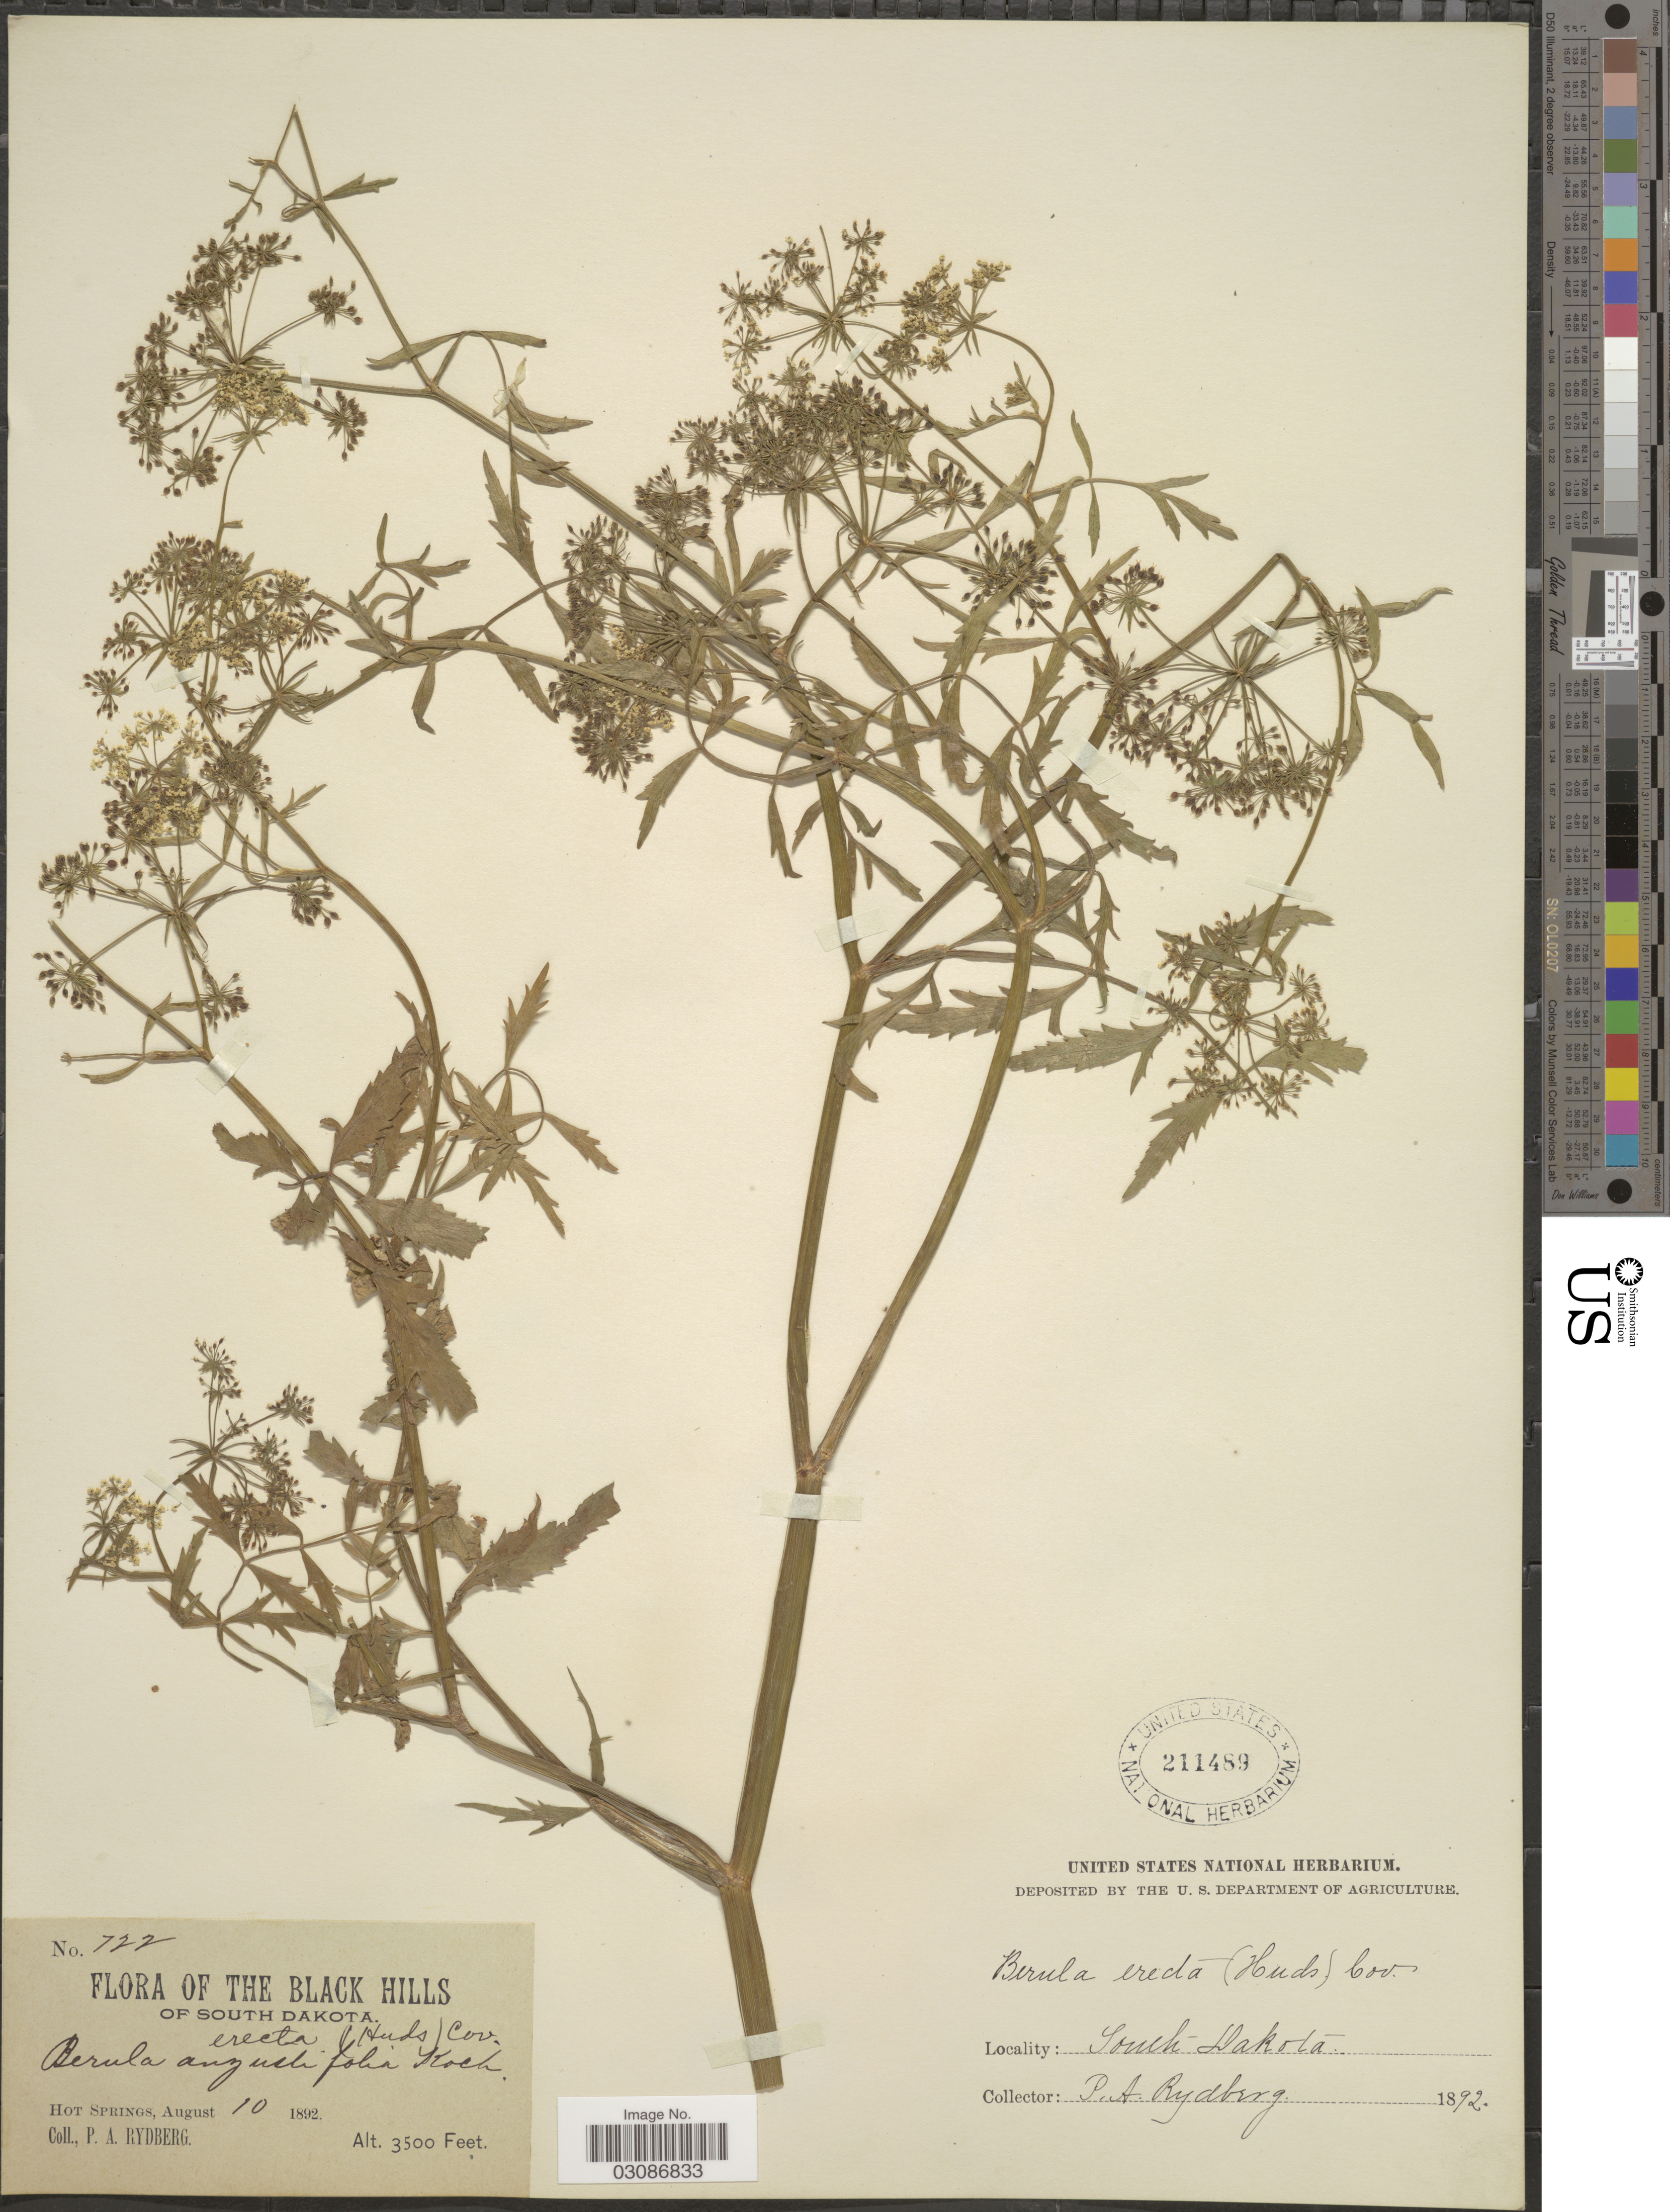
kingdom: Plantae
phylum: Tracheophyta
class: Magnoliopsida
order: Apiales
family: Apiaceae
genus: Berula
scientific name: Berula erecta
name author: (Huds.) Coville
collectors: P. A. Rydberg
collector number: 722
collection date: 1892-08-10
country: United States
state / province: South Dakota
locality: The Black Hills of South Dakota. Hot Springs.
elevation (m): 1067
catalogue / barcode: US 211489